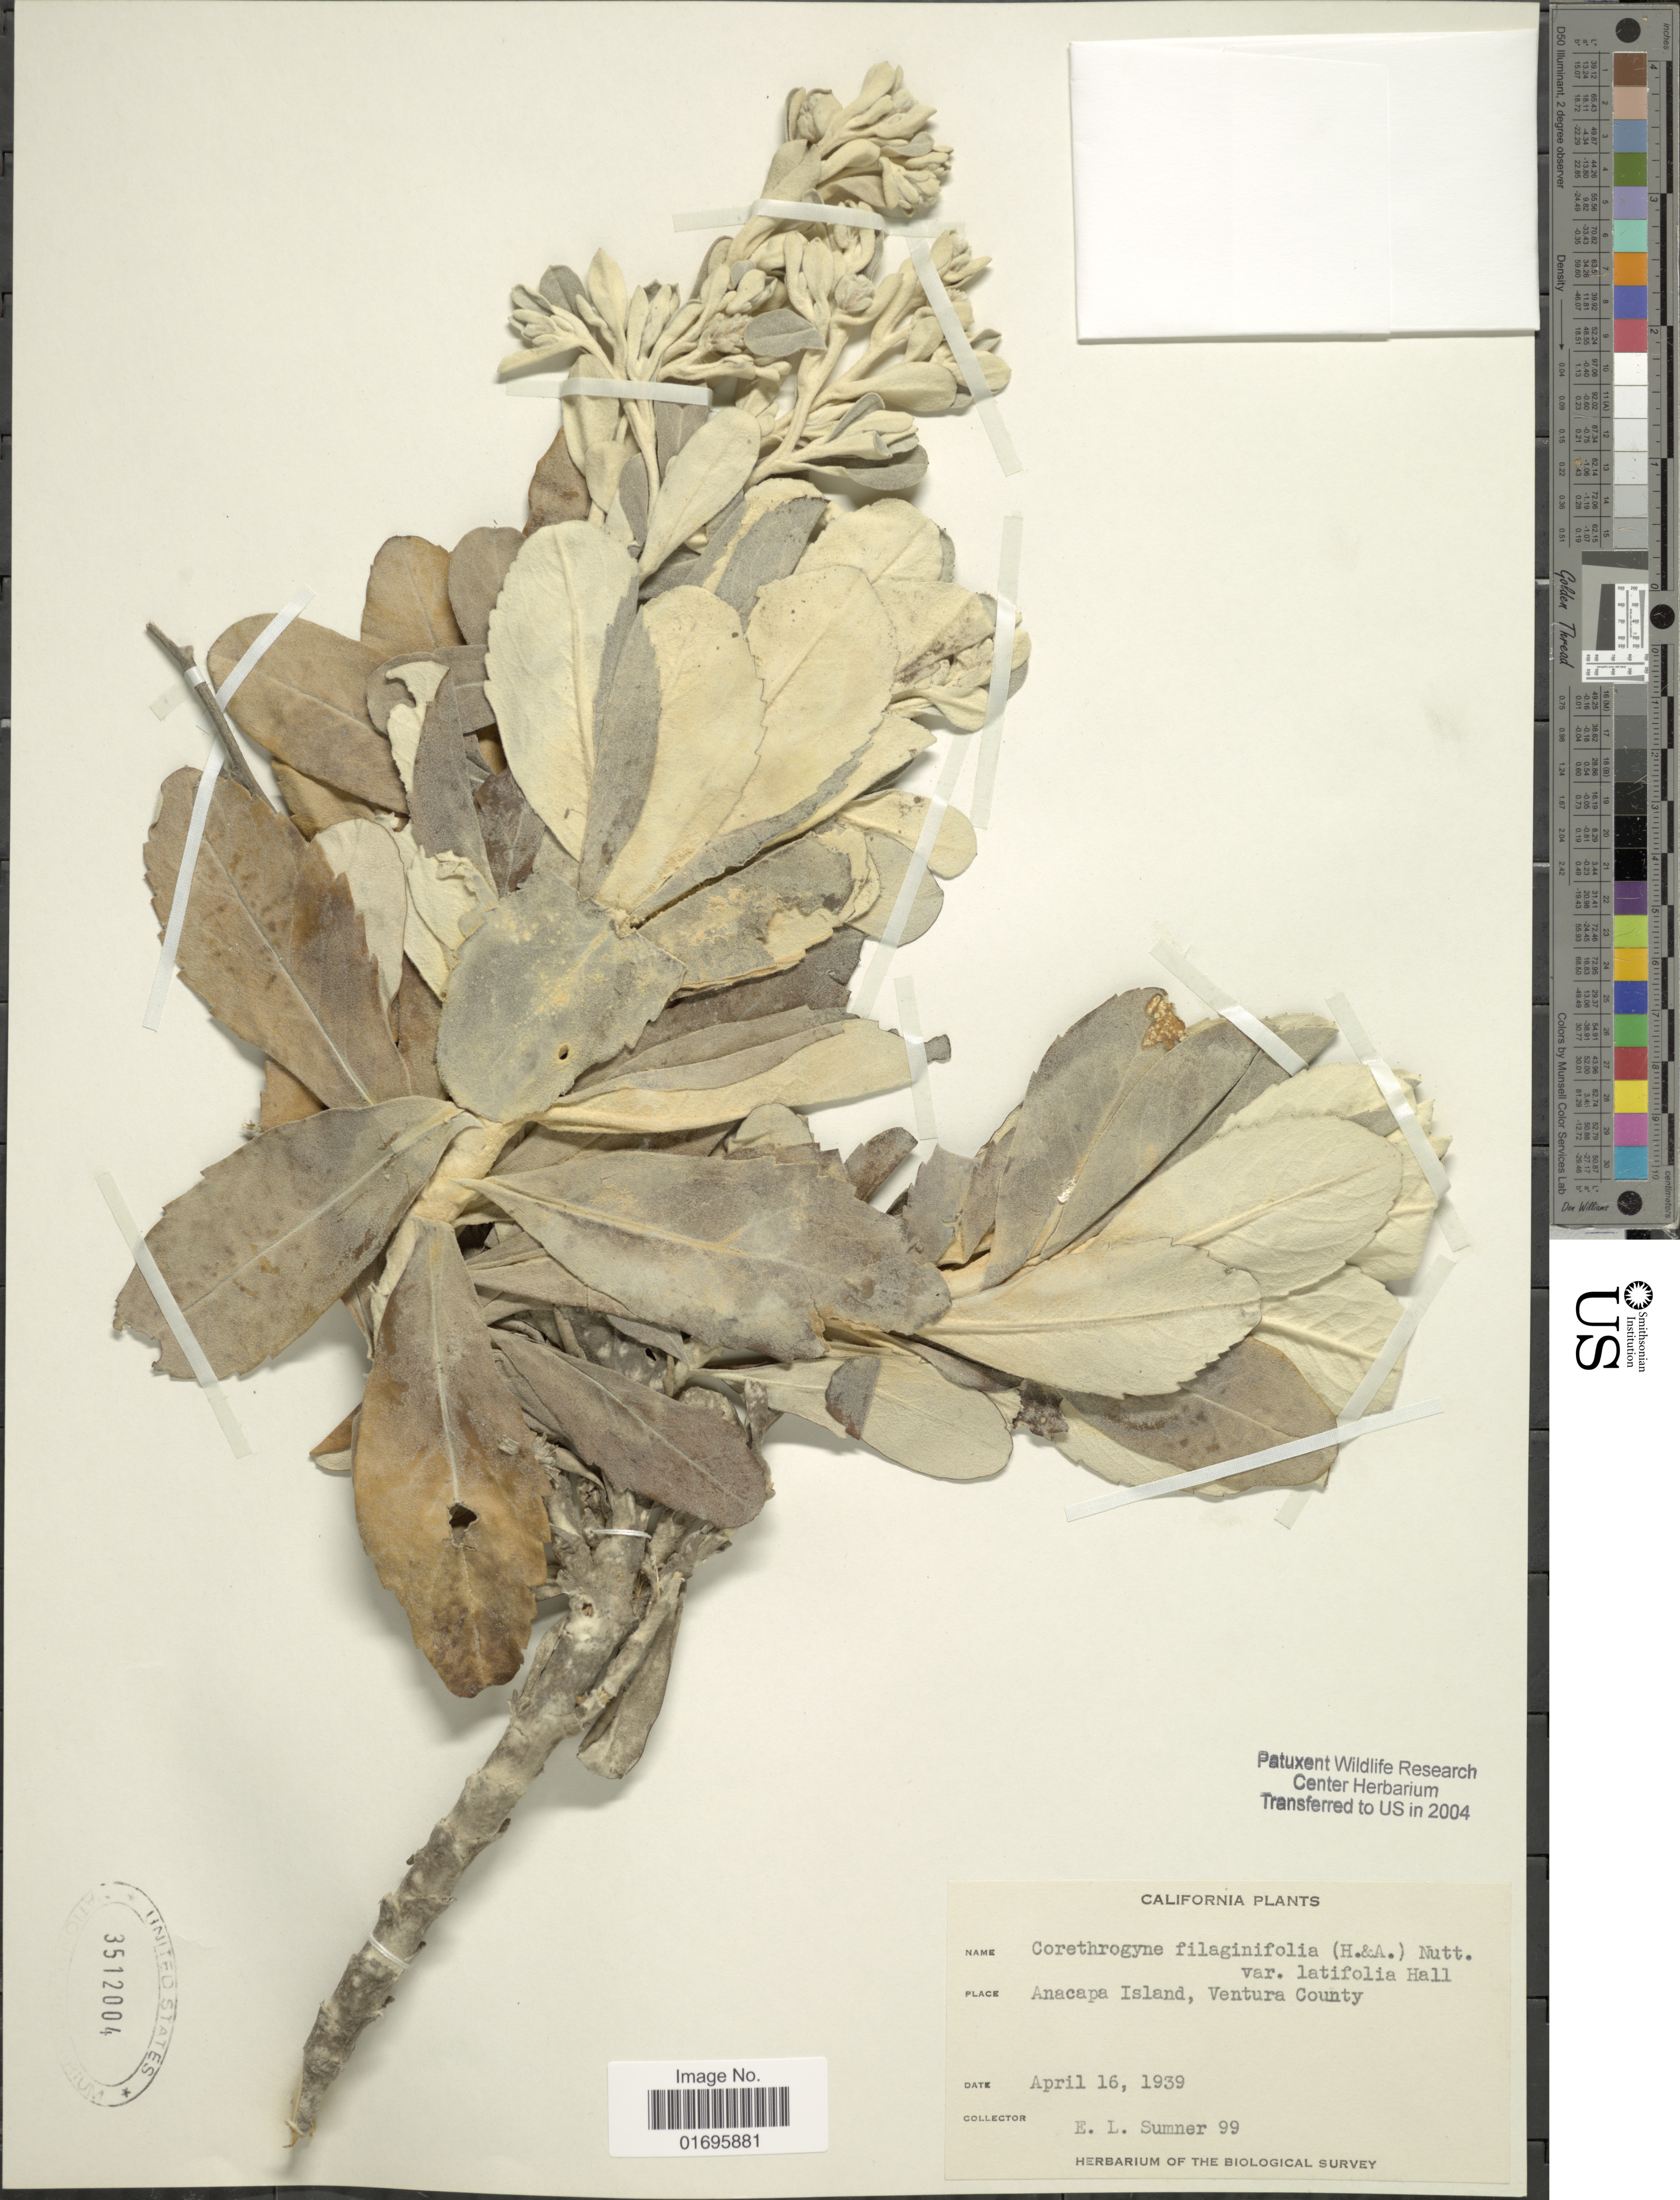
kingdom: Plantae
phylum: Tracheophyta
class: Magnoliopsida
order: Asterales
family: Asteraceae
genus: Corethrogyne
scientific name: Corethrogyne californica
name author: DC.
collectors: E. Sumner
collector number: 99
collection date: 1939-04-16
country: United States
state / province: California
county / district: Ventura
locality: Anacapa Island, Ventura County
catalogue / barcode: US 3512004